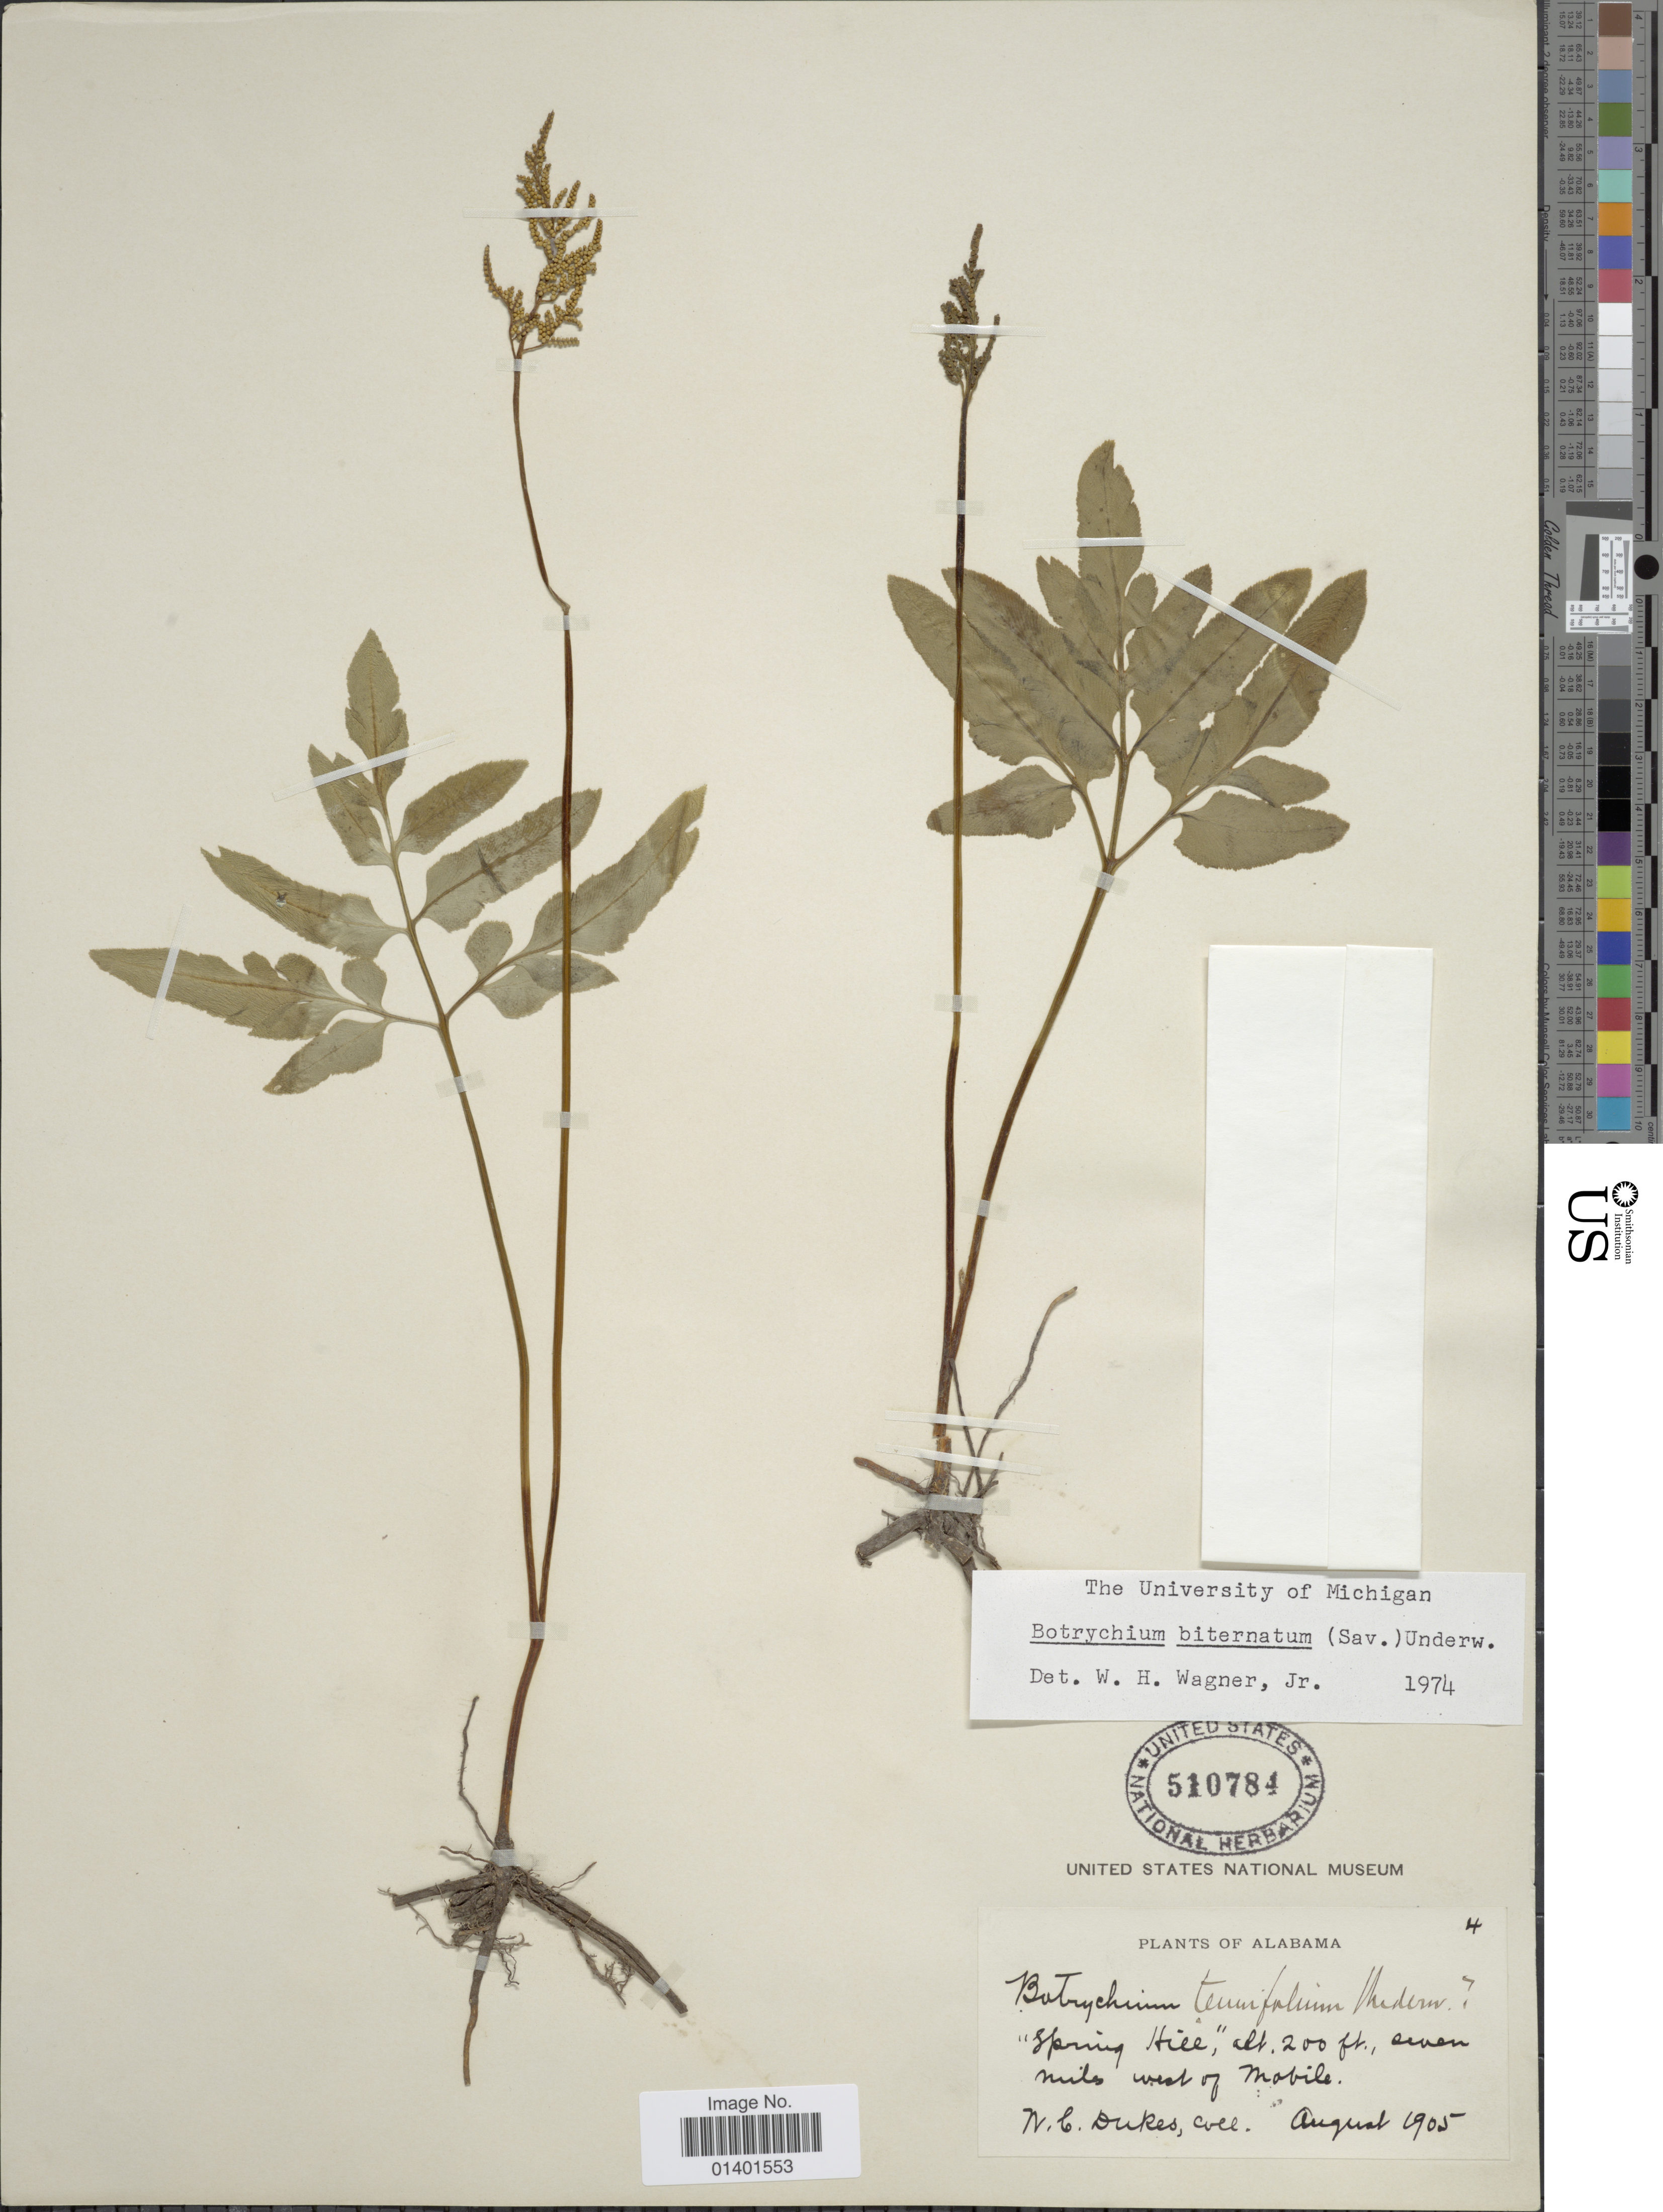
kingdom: Plantae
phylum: Tracheophyta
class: Polypodiopsida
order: Ophioglossales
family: Ophioglossaceae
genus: Botrychium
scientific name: Botrychium biternatum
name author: (Sav.) Underw.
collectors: W. C. Dukes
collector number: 4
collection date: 1905-08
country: United States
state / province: Alabama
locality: Spring Hill, seven miles west of Mobile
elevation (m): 61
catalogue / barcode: US 510784